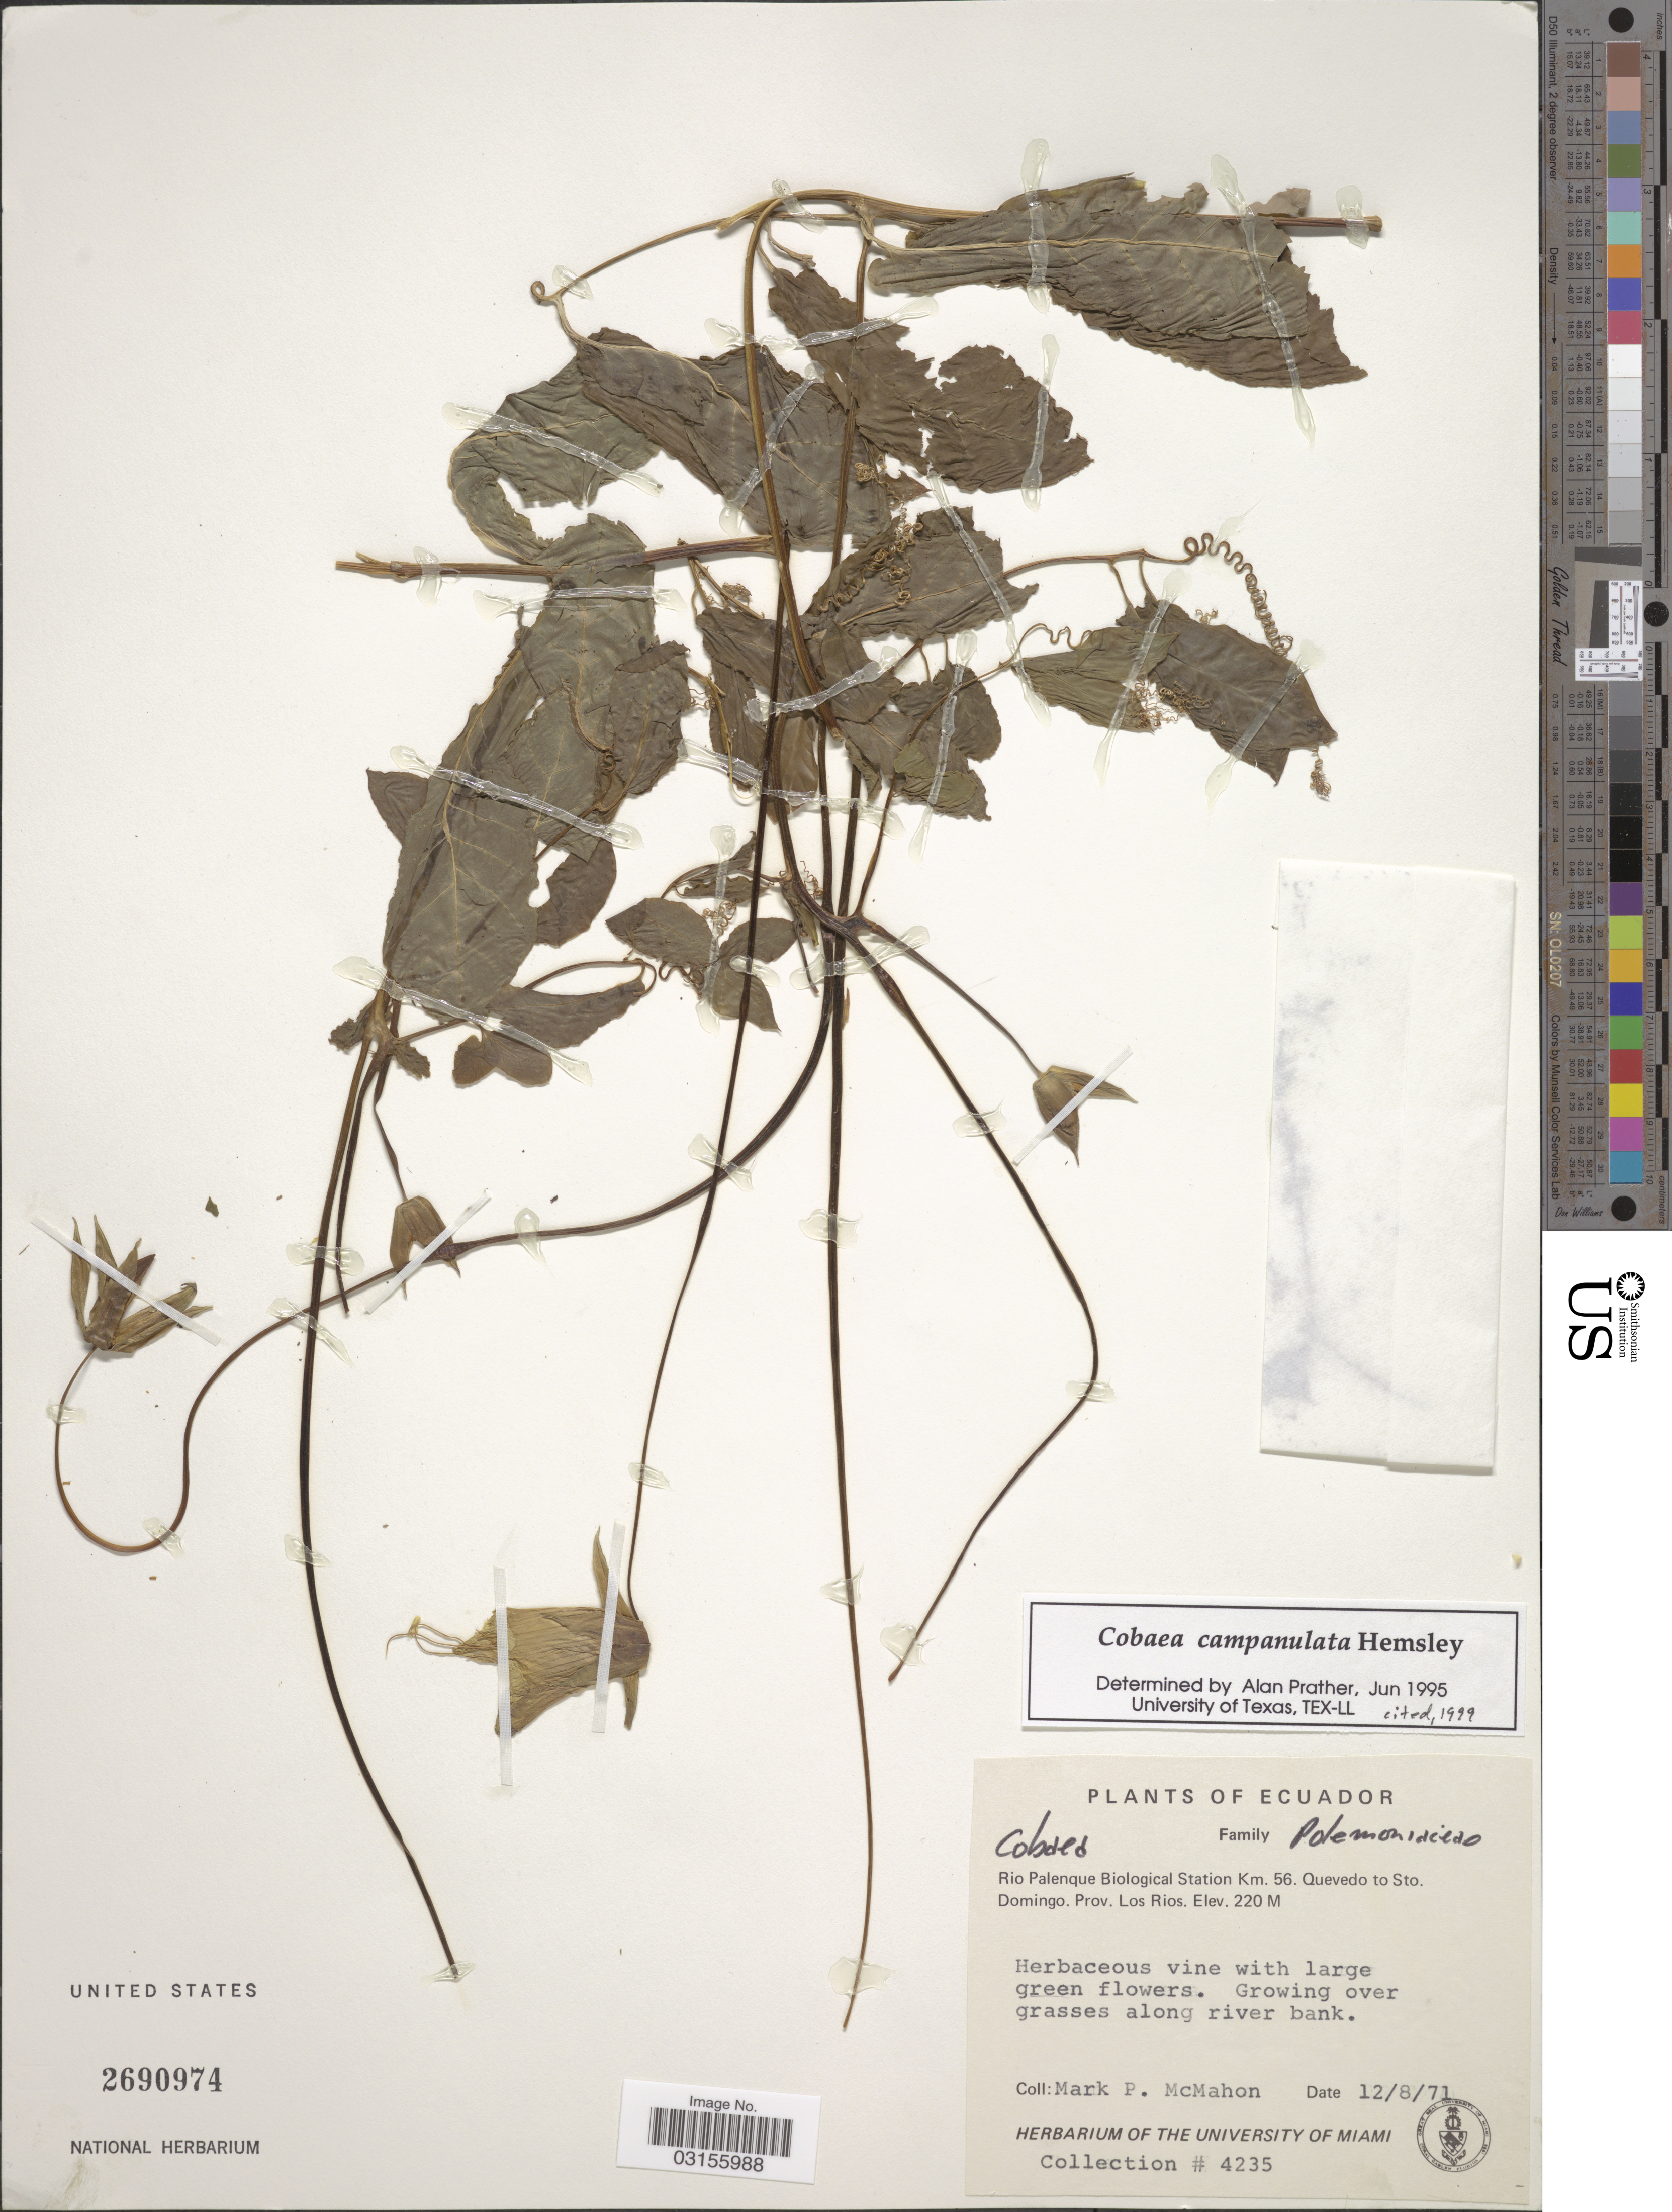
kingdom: Plantae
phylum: Tracheophyta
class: Magnoliopsida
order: Ericales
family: Polemoniaceae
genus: Cobaea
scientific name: Cobaea campanulata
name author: Hemsl.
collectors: M. McMahon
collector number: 4235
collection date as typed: Transcribed d/m/y: 12/8/71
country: Ecuador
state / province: Los Ríos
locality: Rio Palenque Biological Station Km. 56. Quevedo to Sto. Domingo.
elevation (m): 220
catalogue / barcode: US 2690974